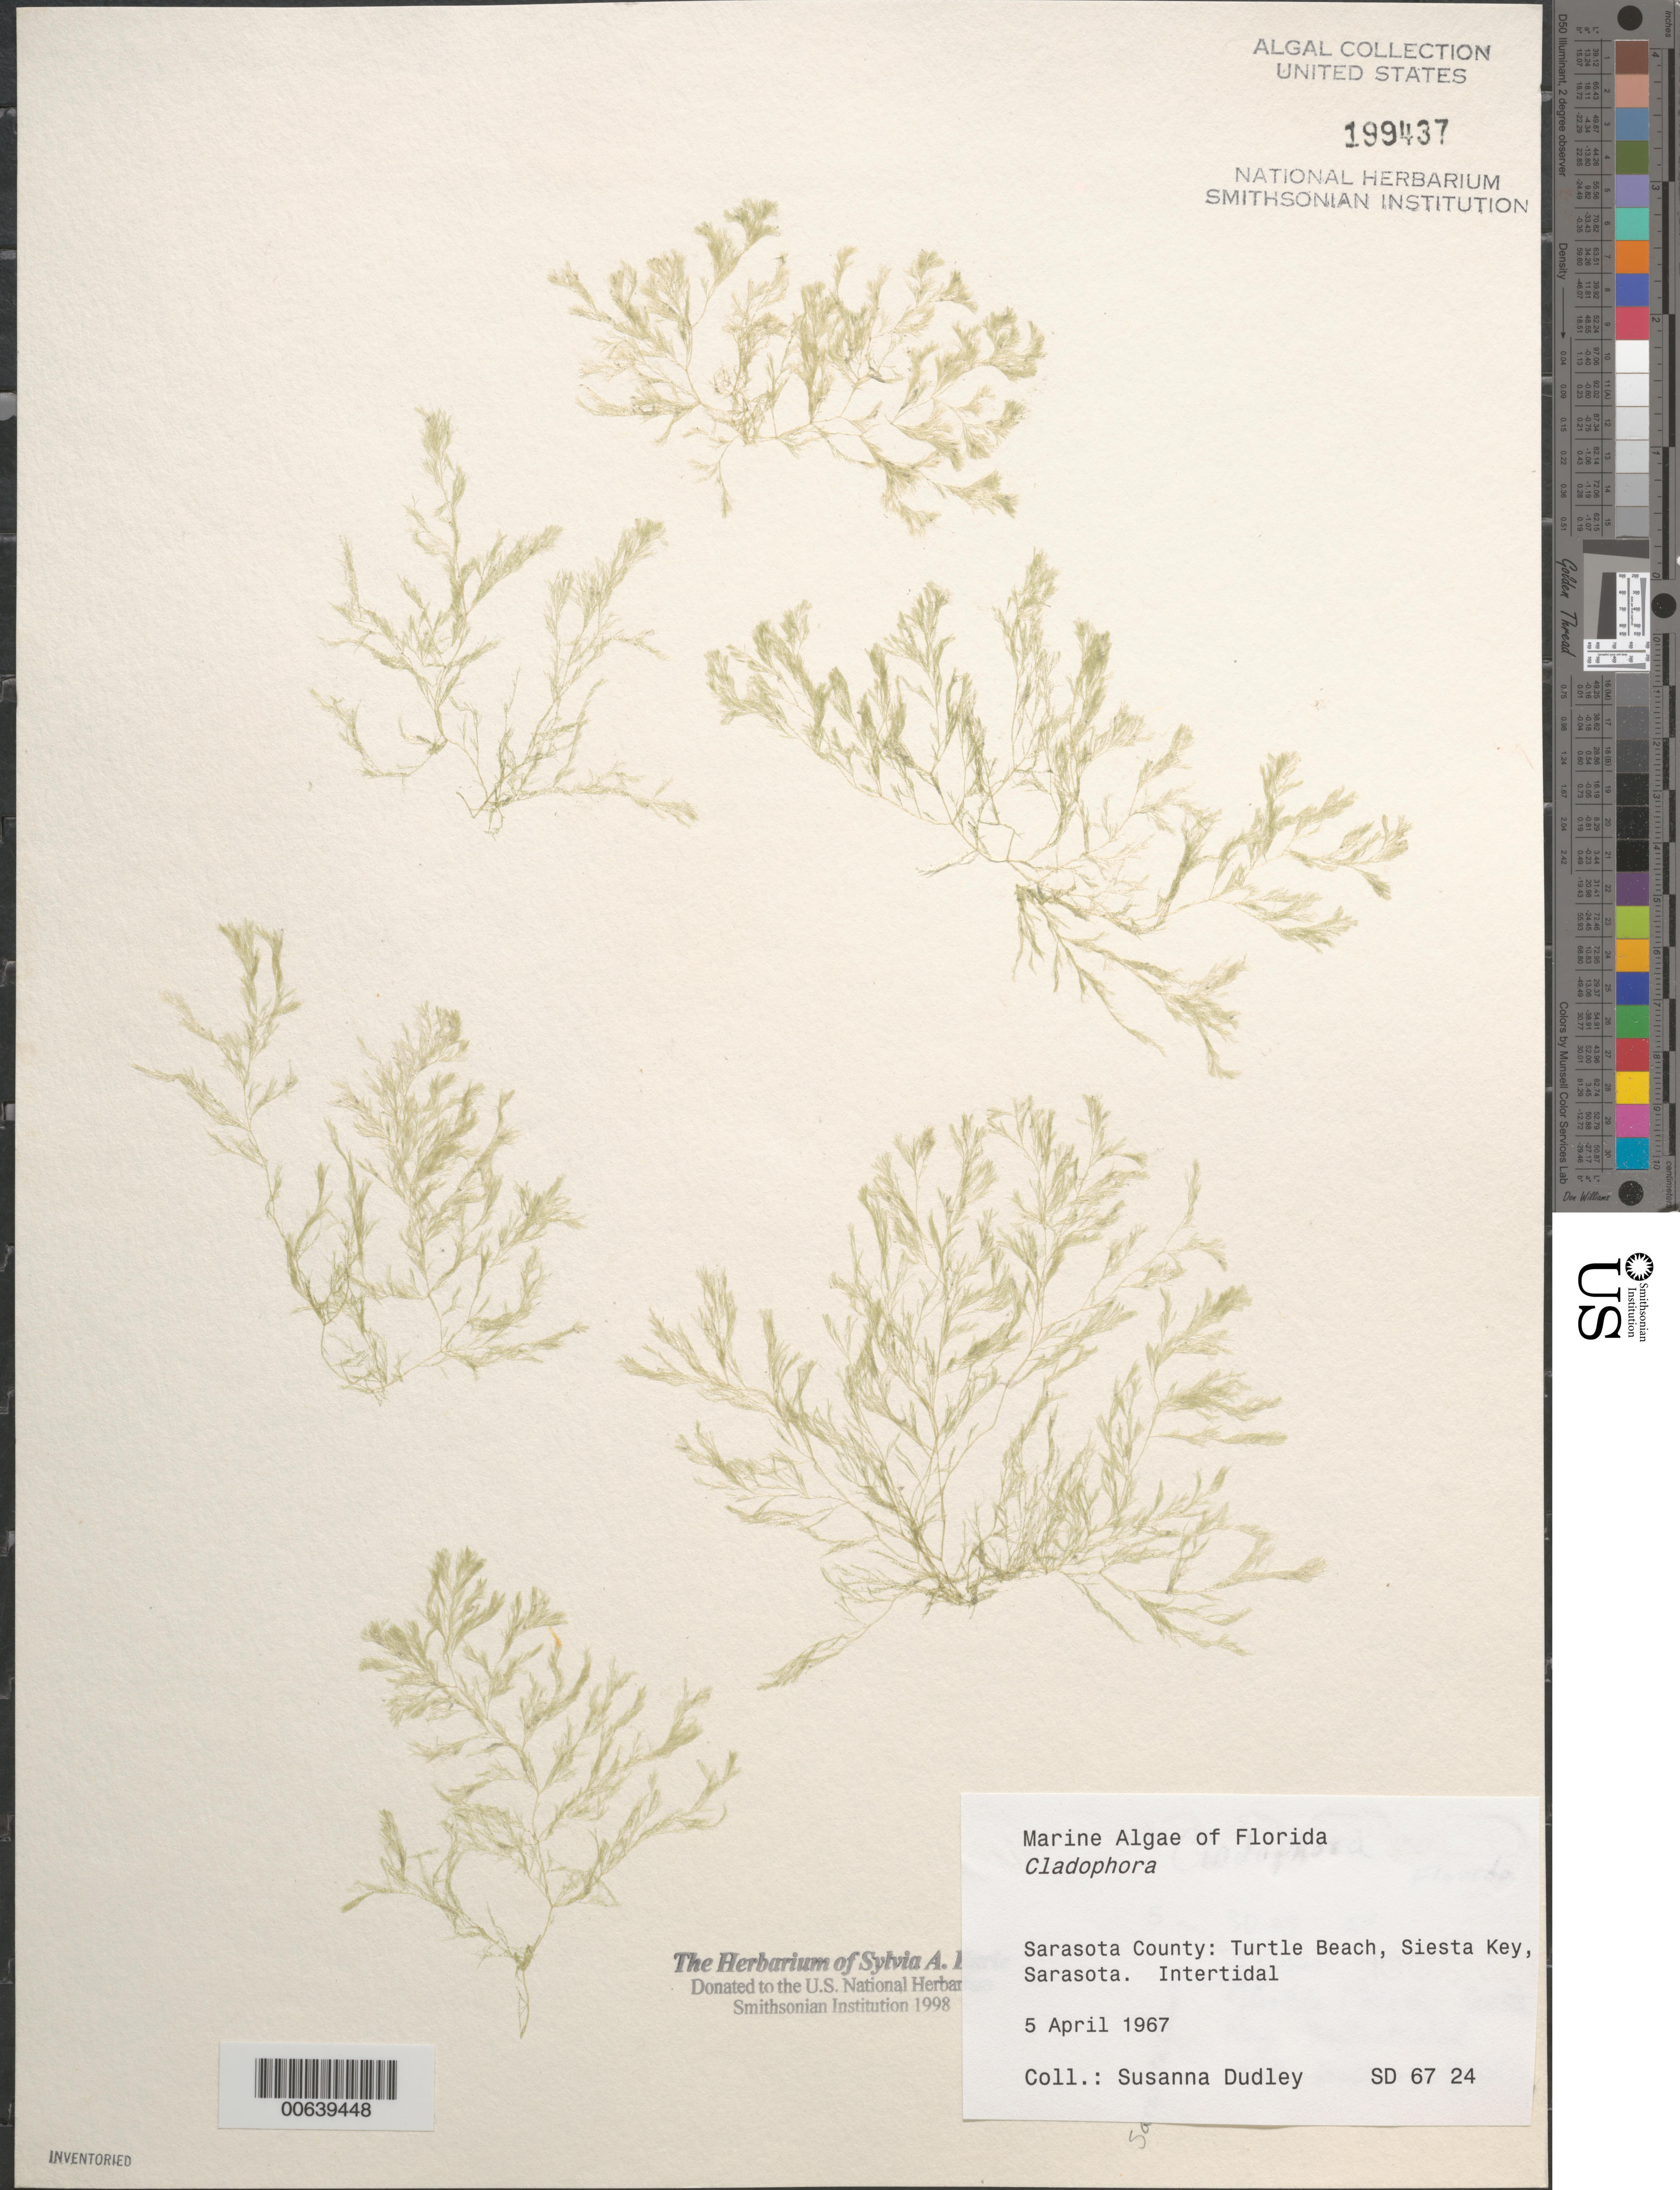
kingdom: Plantae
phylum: Chlorophyta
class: Ulvophyceae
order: Cladophorales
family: Cladophoraceae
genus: Cladophora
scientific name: Cladophora sp.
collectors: S. Dudley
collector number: SD 67 24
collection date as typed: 05 Apr 1967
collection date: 1967-04-05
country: United States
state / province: Florida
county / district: Sarasota County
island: Siesta Key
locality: Turtle Beach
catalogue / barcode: US 199437